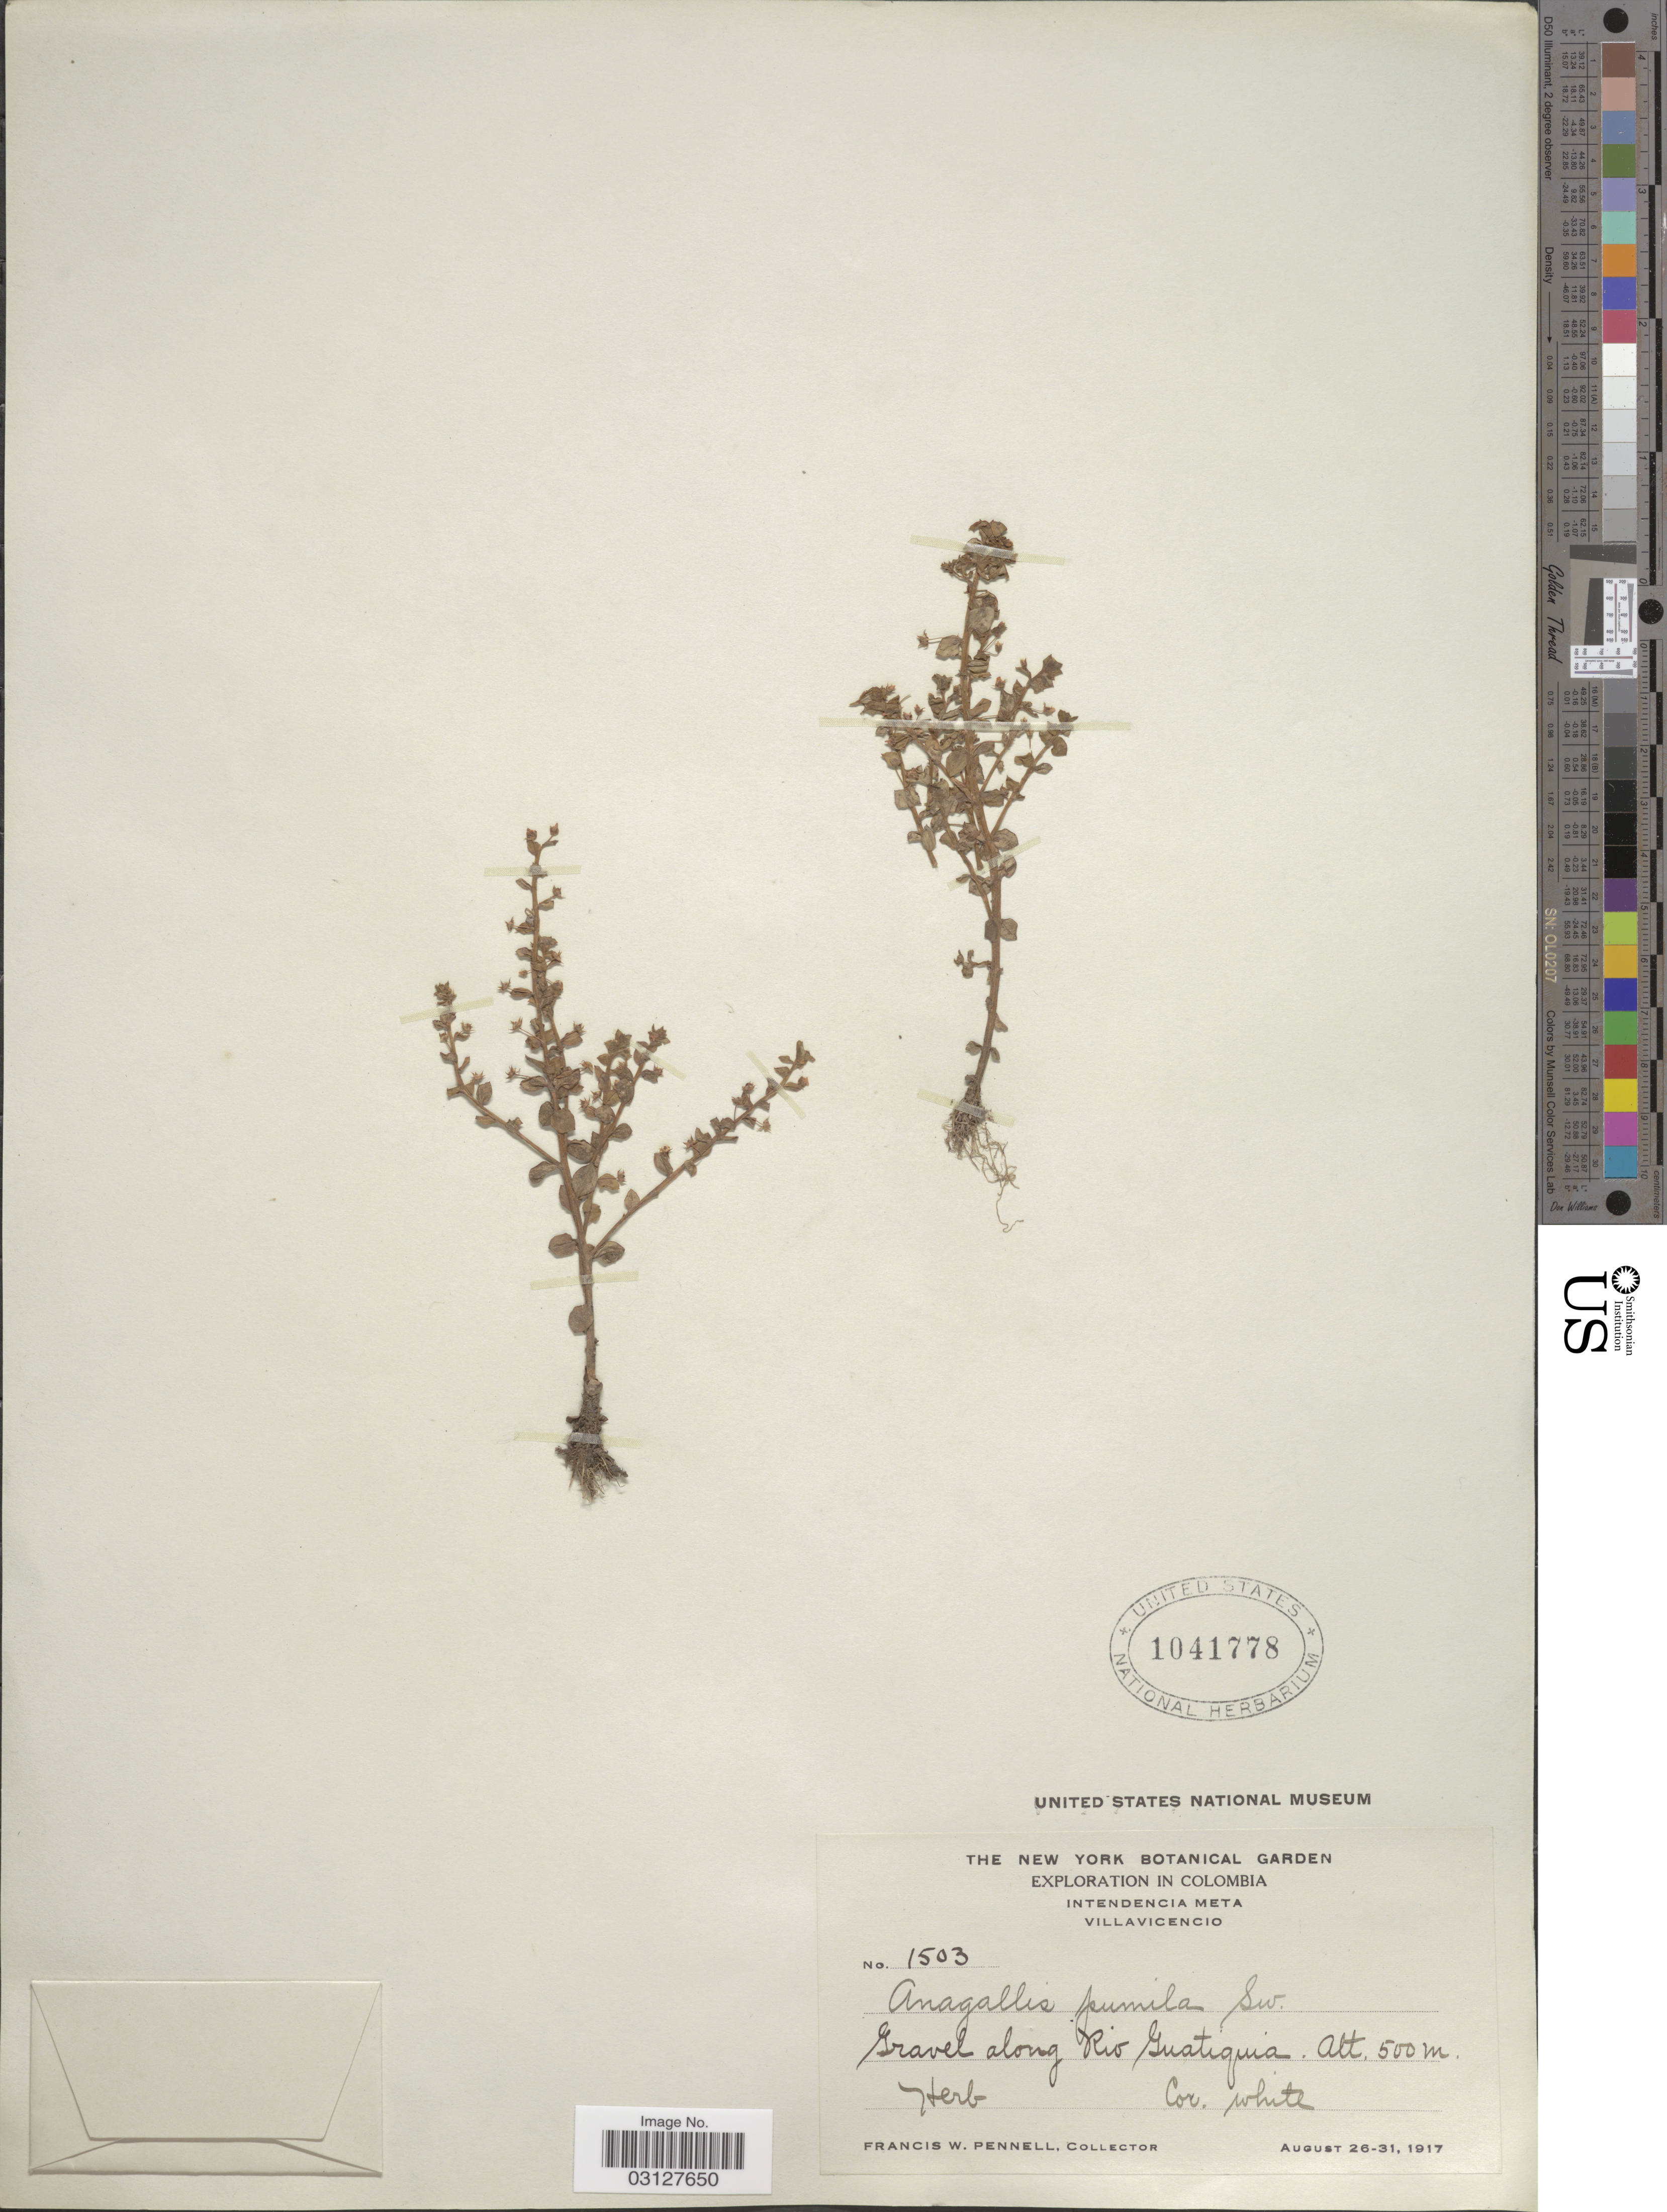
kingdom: Plantae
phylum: Tracheophyta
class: Magnoliopsida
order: Ericales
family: Primulaceae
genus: Anagallis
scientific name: Anagallis pumila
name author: Sw.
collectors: F. W. Pennell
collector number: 1503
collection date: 1917-08-26/1917-08-31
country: Colombia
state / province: Meta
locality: Intendencia Meta, Villavicencio, Gravel along Rio Guatiquia.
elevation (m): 500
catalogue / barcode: US 1041778